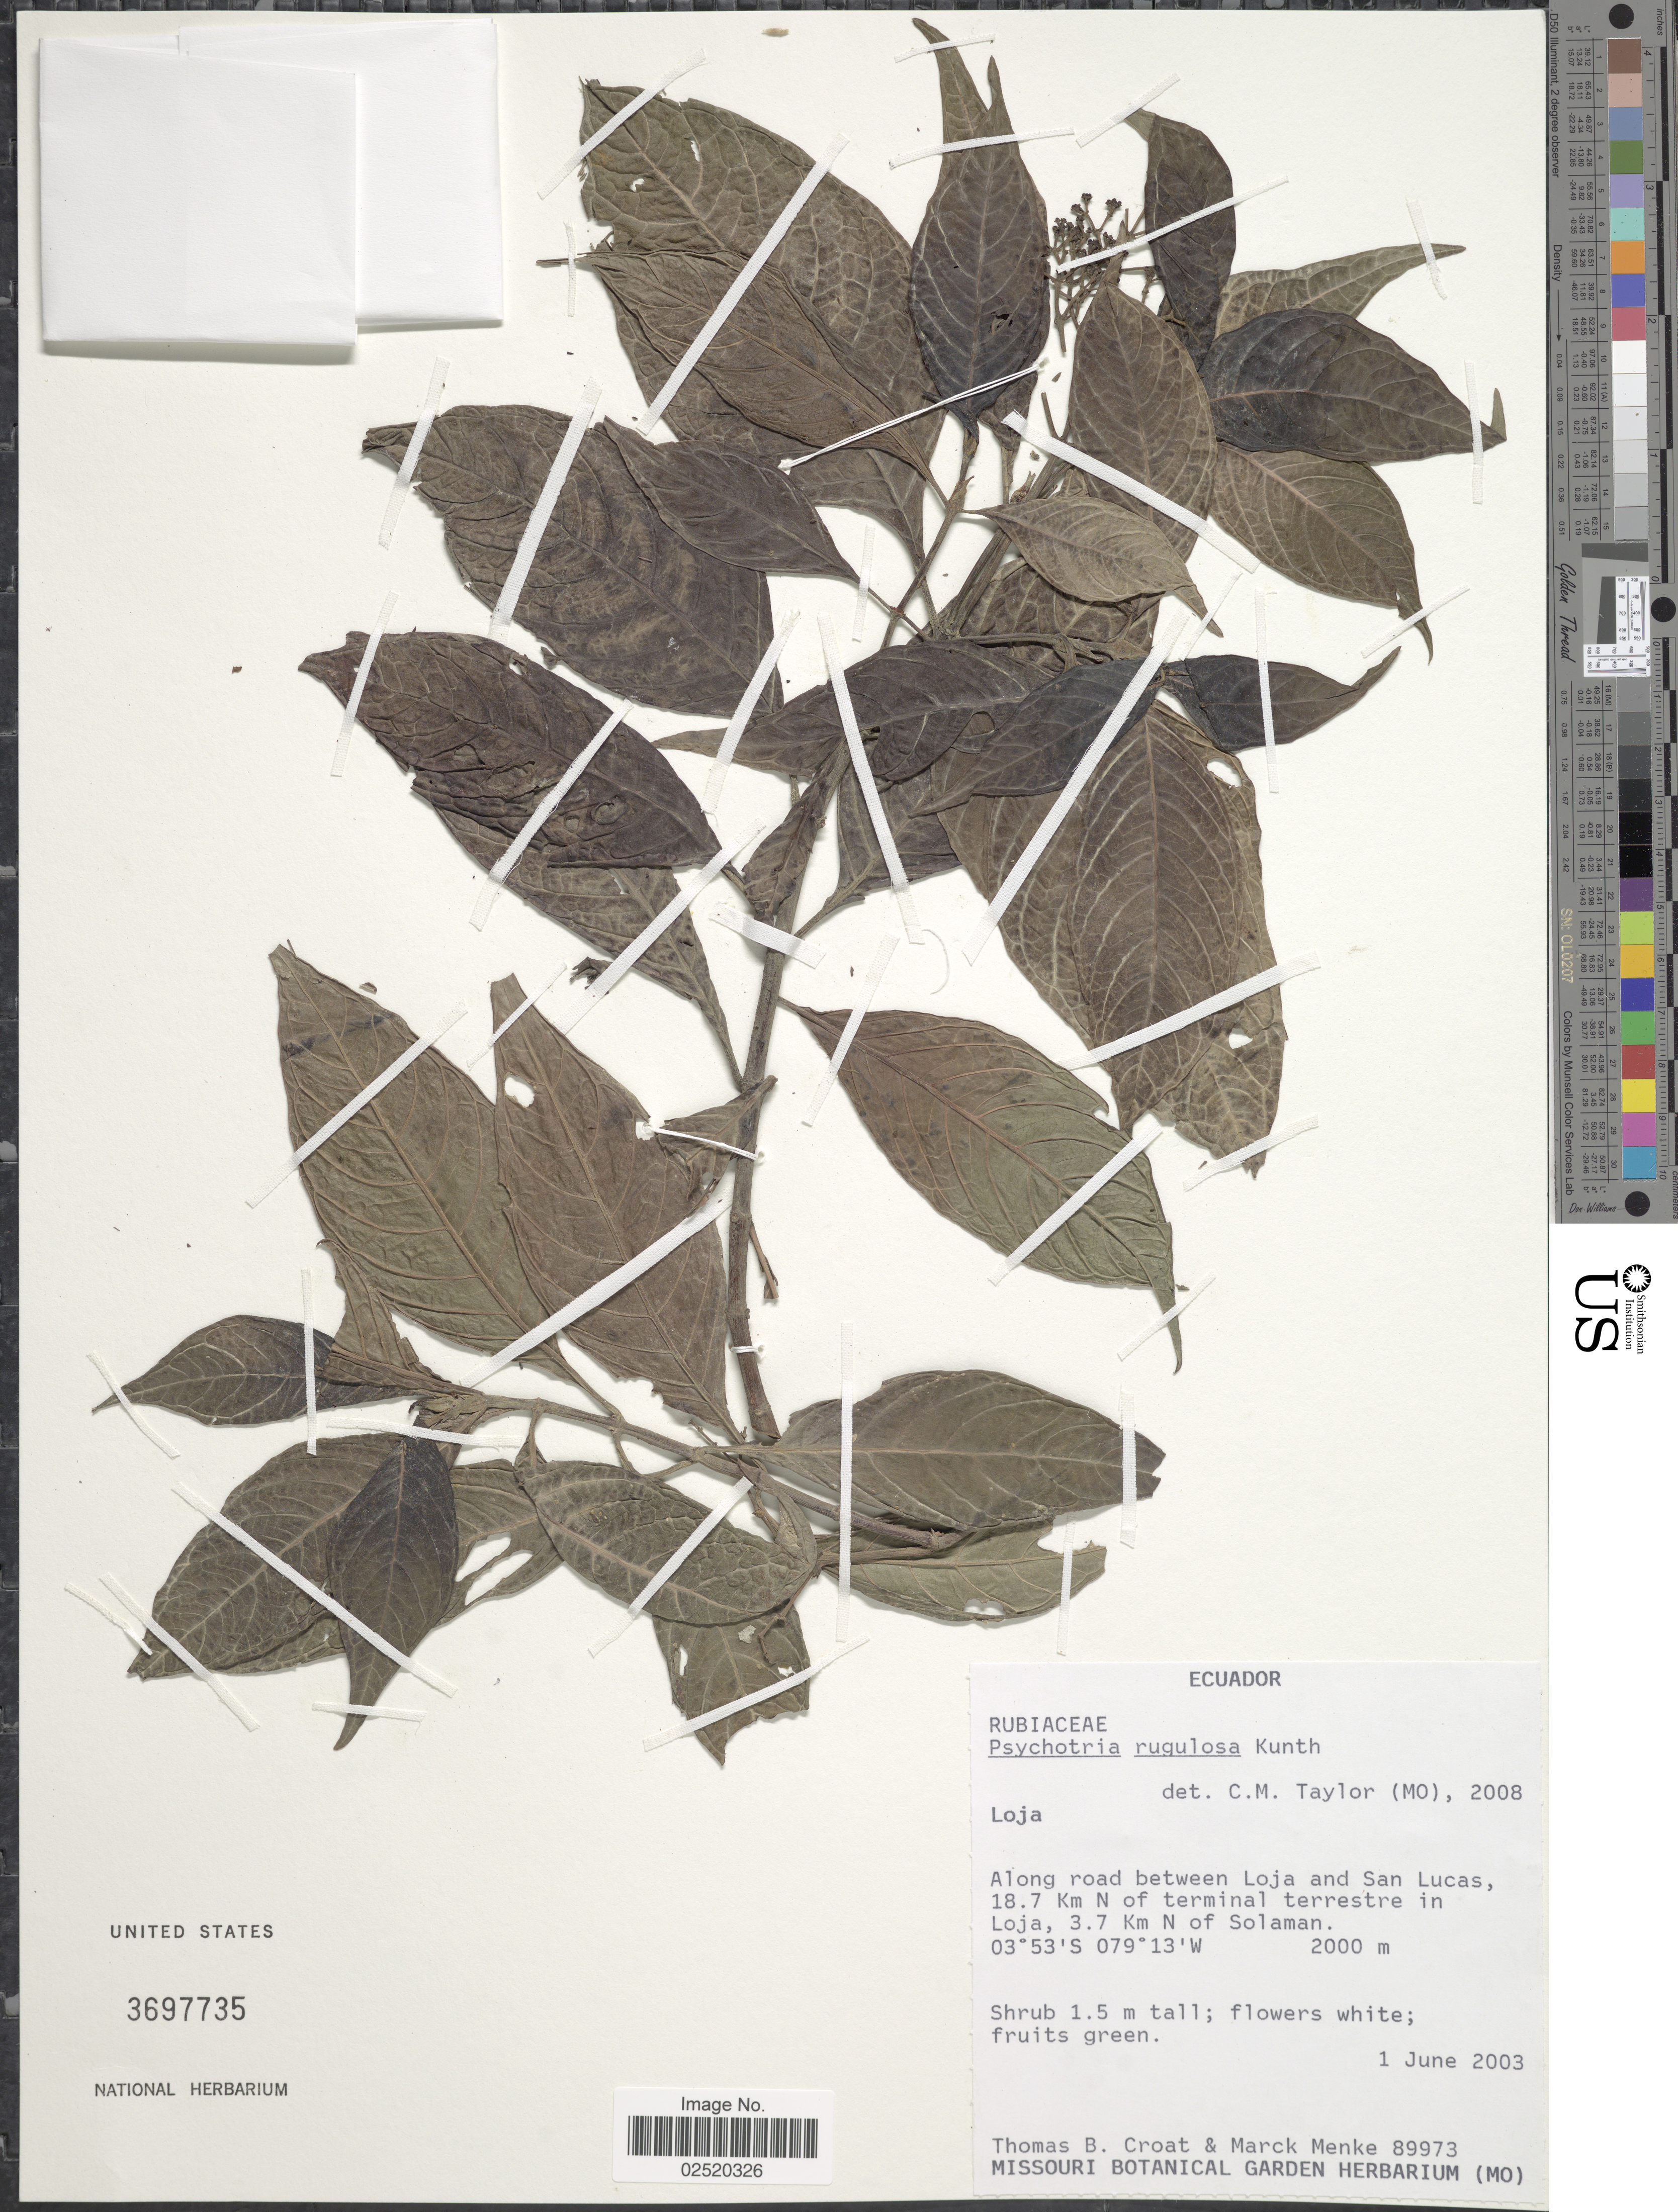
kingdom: Plantae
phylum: Tracheophyta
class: Magnoliopsida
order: Gentianales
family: Rubiaceae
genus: Psychotria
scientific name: Psychotria rugulosa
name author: Kunth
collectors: T. B. Croat & M. Menke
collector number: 89973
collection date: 2003-06-01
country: Ecuador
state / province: Loja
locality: Loja, Along road between Loja and San Lucas, 18.7 km N of terminal terreste in Loja, 3.7 km N of Solaman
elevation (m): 2000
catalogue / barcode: US 3697735